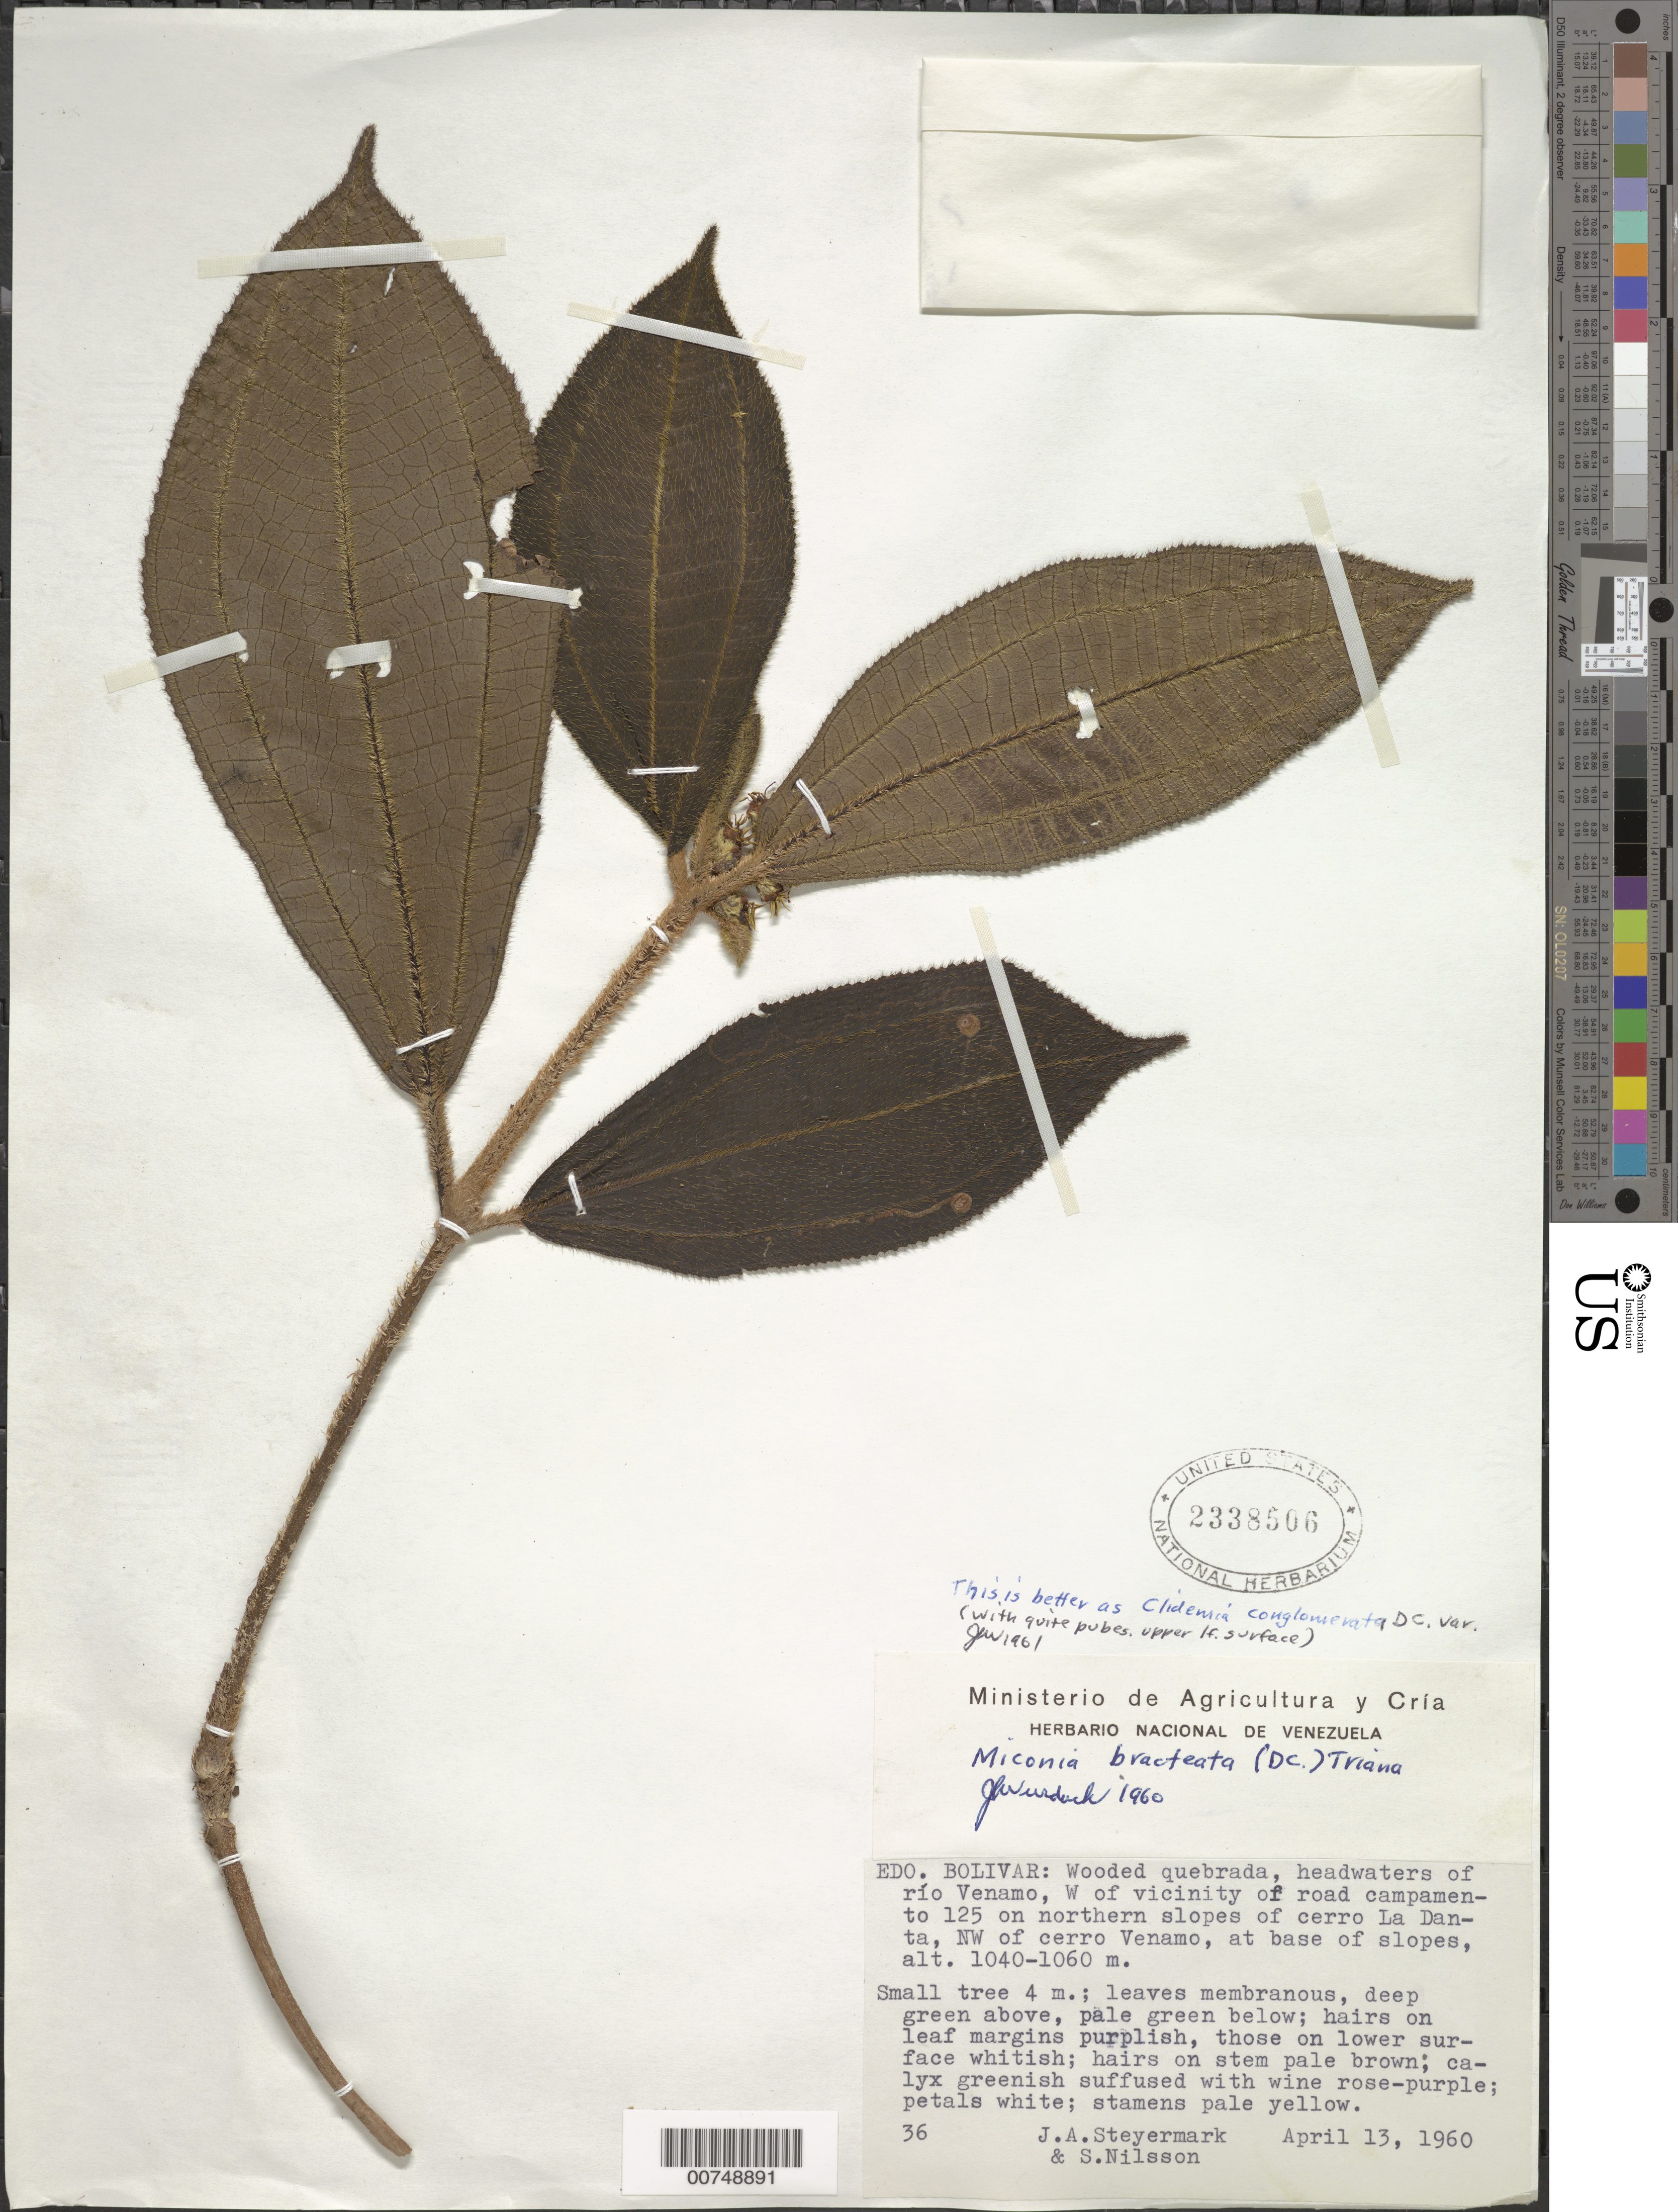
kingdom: Plantae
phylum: Tracheophyta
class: Magnoliopsida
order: Myrtales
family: Melastomataceae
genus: Clidemia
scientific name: Clidemia conglomerata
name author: DC.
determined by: Wurdack, John J., (US), US (UNITED STATES)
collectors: J. Steyermark & S. Nilsson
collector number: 60 36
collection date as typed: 13-Apr-60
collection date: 1960-04-13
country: Venezuela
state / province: Bolívar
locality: Río Venamo headwaters, W of vic of road campamento 125, on northern slopes of Cerro La Danta, NW of cerro Venamo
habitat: Wooded quebrada; at base of slopes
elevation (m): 1040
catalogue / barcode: US 2338506